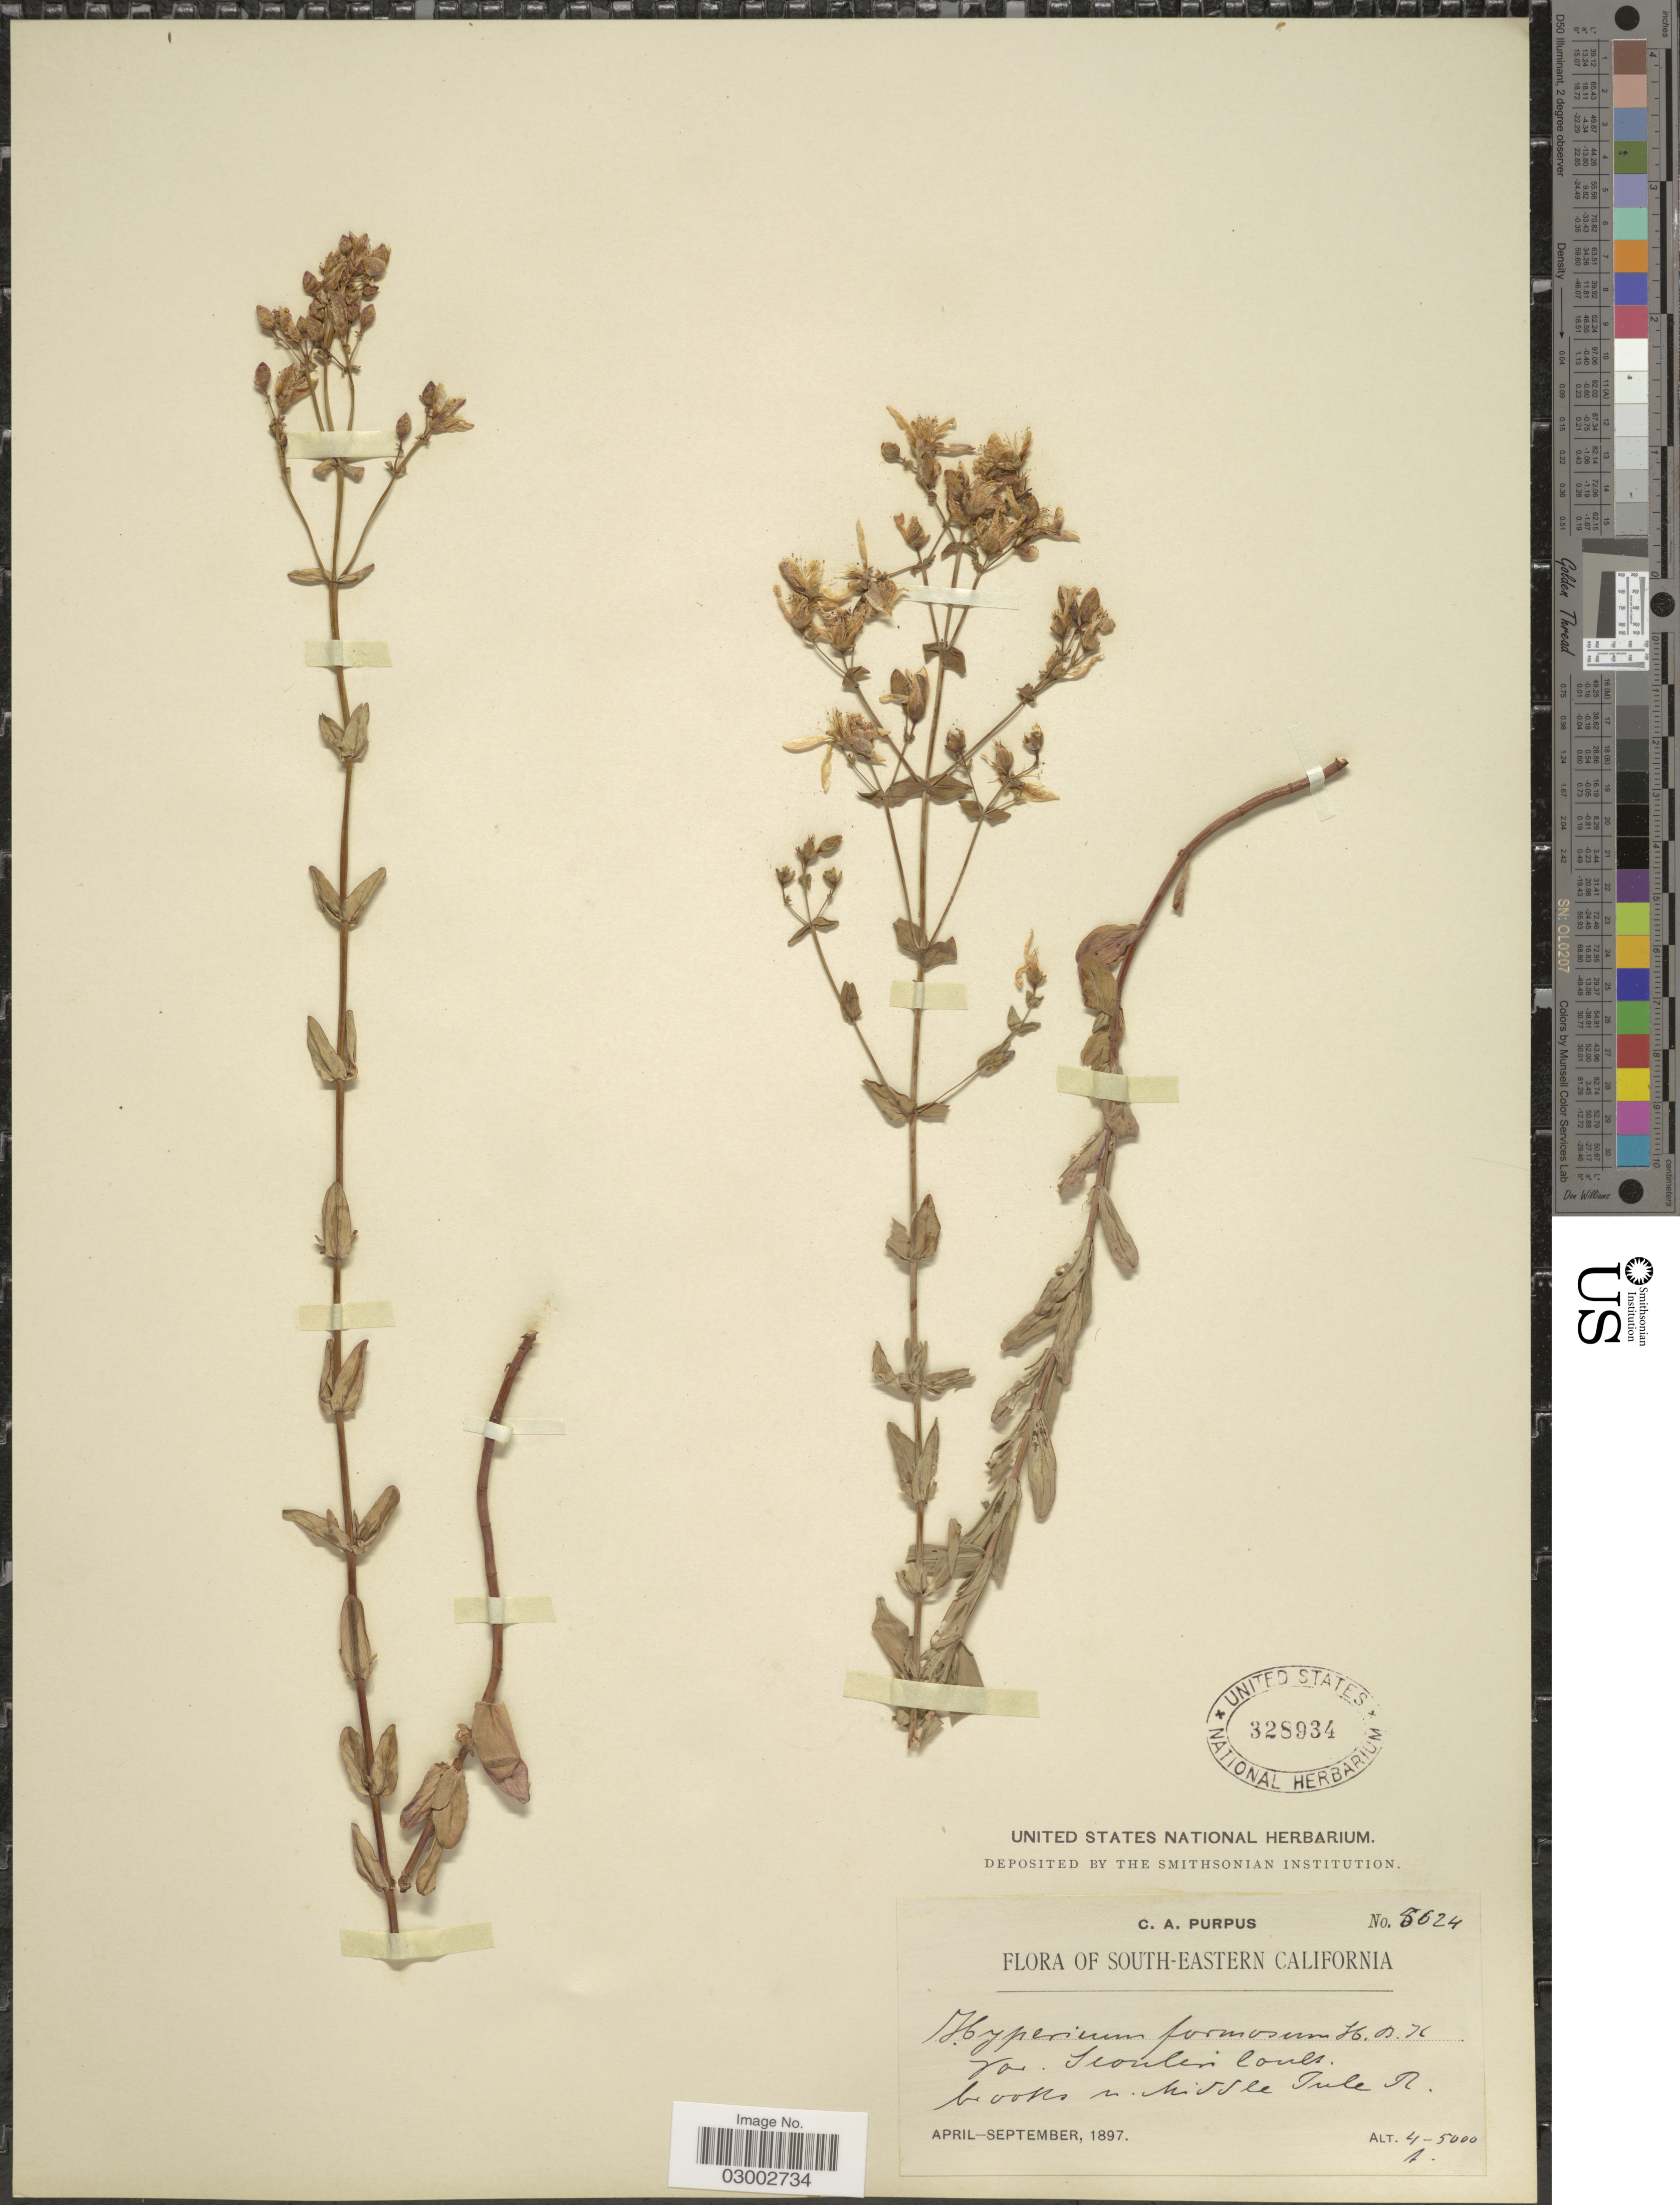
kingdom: Plantae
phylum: Tracheophyta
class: Magnoliopsida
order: Malpighiales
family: Hypericaceae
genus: Hypericum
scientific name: Hypericum scouleri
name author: Hook.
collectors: C. A. Purpus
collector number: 5624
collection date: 1897-04/1897-09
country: United States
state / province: California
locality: South-Eastern California. cooks in Middle Tule R.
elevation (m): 1219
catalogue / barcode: US 328934